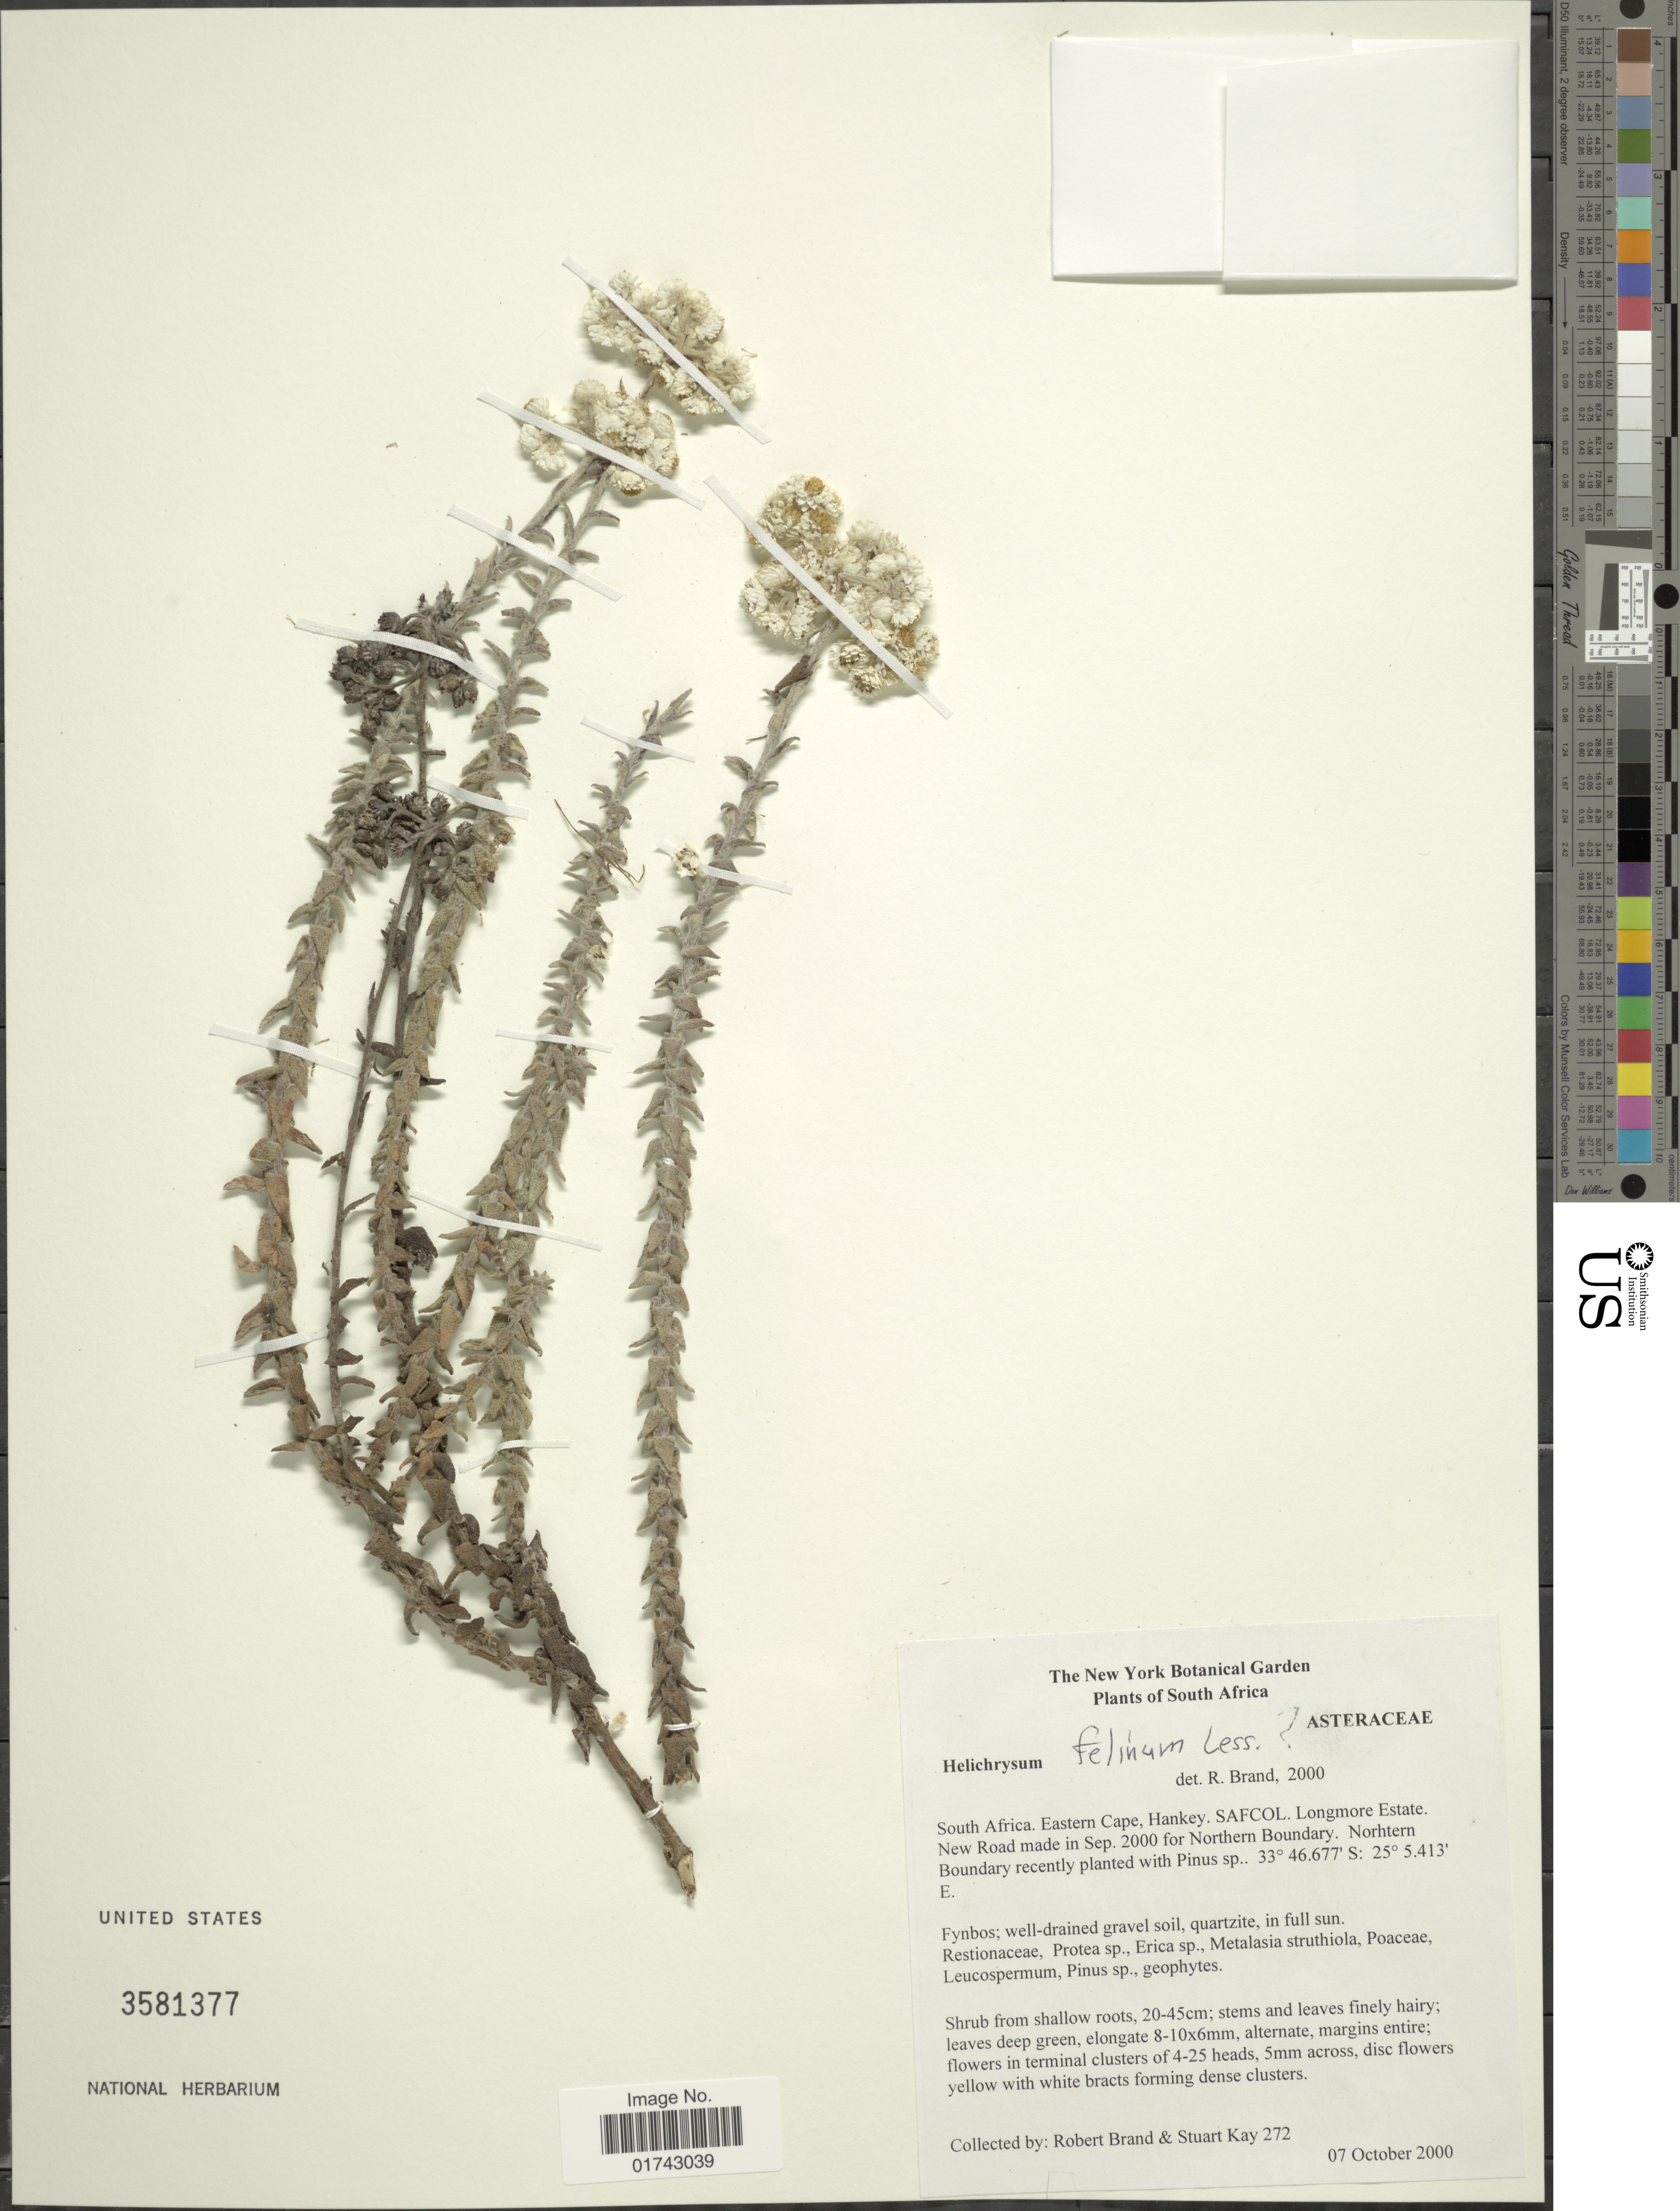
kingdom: Plantae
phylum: Tracheophyta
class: Magnoliopsida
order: Asterales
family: Asteraceae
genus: Helichrysum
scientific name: Helichrysum felinum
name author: Less.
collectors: R. Brand & S. Kay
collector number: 272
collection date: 2000-10-07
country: South Africa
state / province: Eastern Cape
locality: South Africa, Eastern Cape, Hankey, SAFCOL, Longmore Estate, New Road made in Sep. 2000 for Northern Boundary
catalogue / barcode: US 3581377